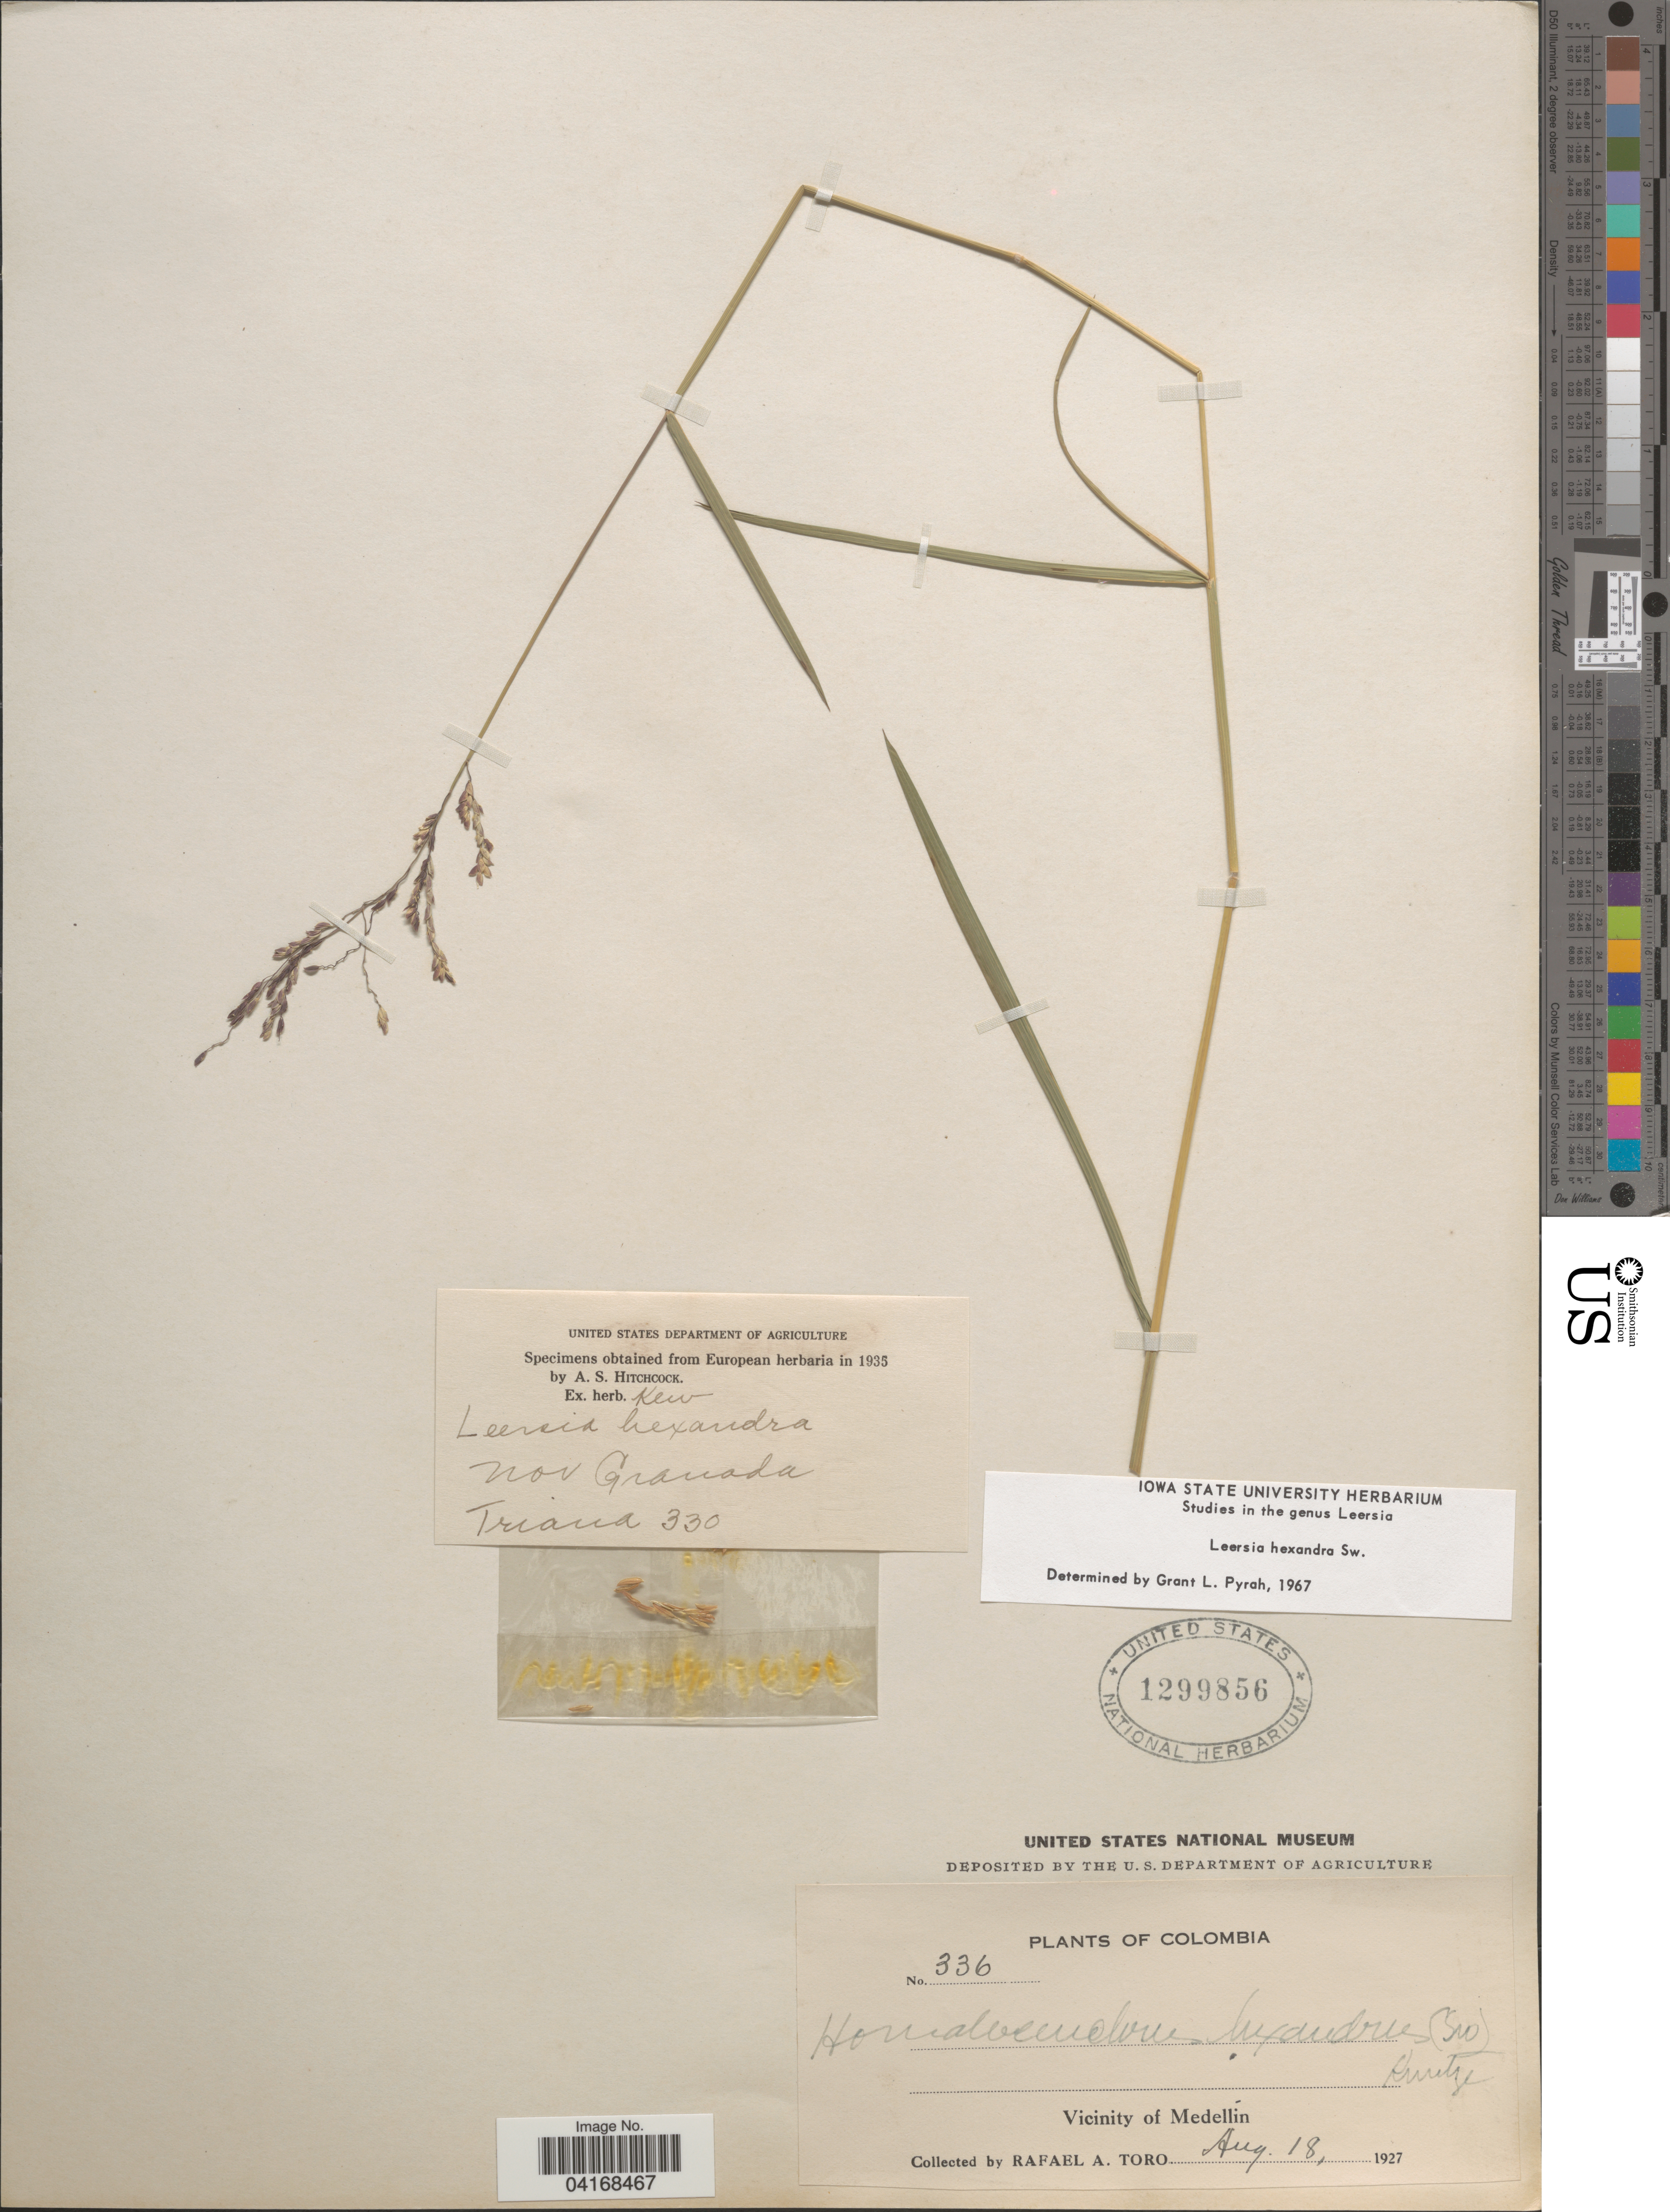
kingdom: Plantae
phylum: Tracheophyta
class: Liliopsida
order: Poales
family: Poaceae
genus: Leersia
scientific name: Leersia hexandra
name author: Sw.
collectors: R. A. Toro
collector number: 336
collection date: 1927-08-18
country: Colombia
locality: Vicinity of Medellin.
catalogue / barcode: US 1299856-2